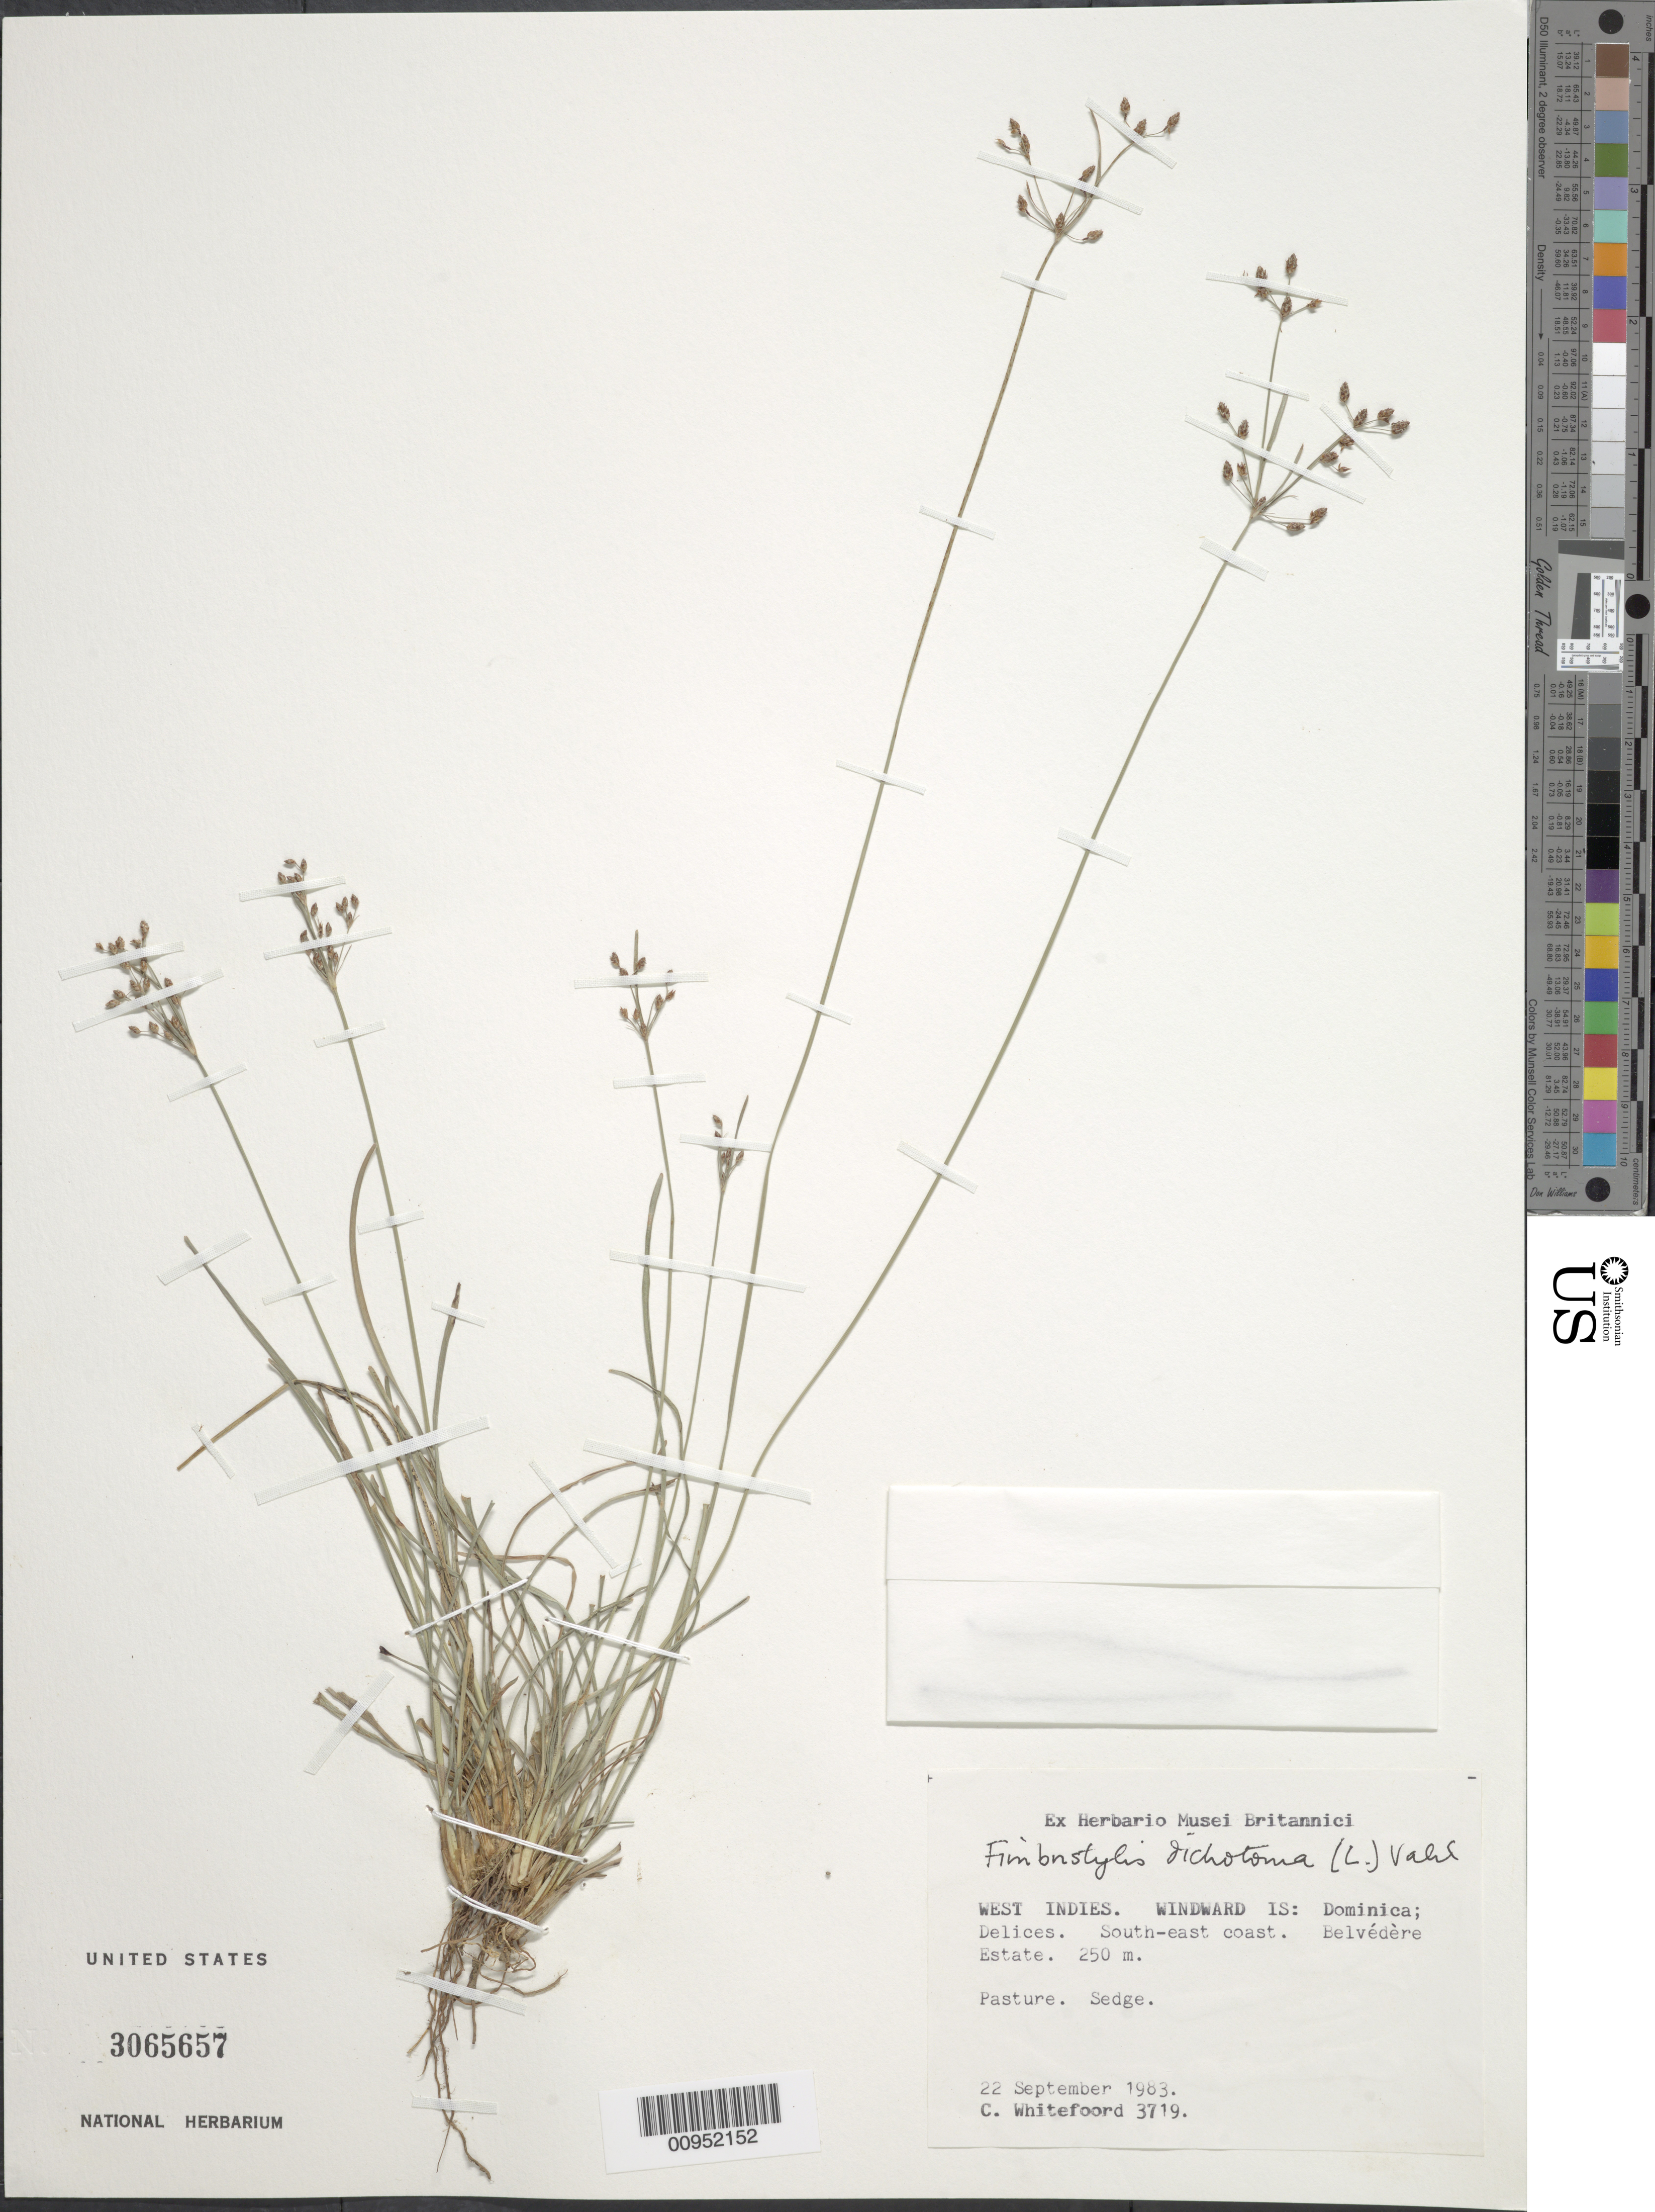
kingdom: Plantae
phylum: Tracheophyta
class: Liliopsida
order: Poales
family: Cyperaceae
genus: Fimbristylis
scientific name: Fimbristylis dichotoma subsp. dichotoma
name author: (L.) Vahl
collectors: C. Whitefoord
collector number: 3719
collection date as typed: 22 Sep 1983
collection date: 1983-09-22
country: Dominica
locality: Delices, south-east coast, Belvédère Estate, pasture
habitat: Pasture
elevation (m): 250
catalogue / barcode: US 3065657